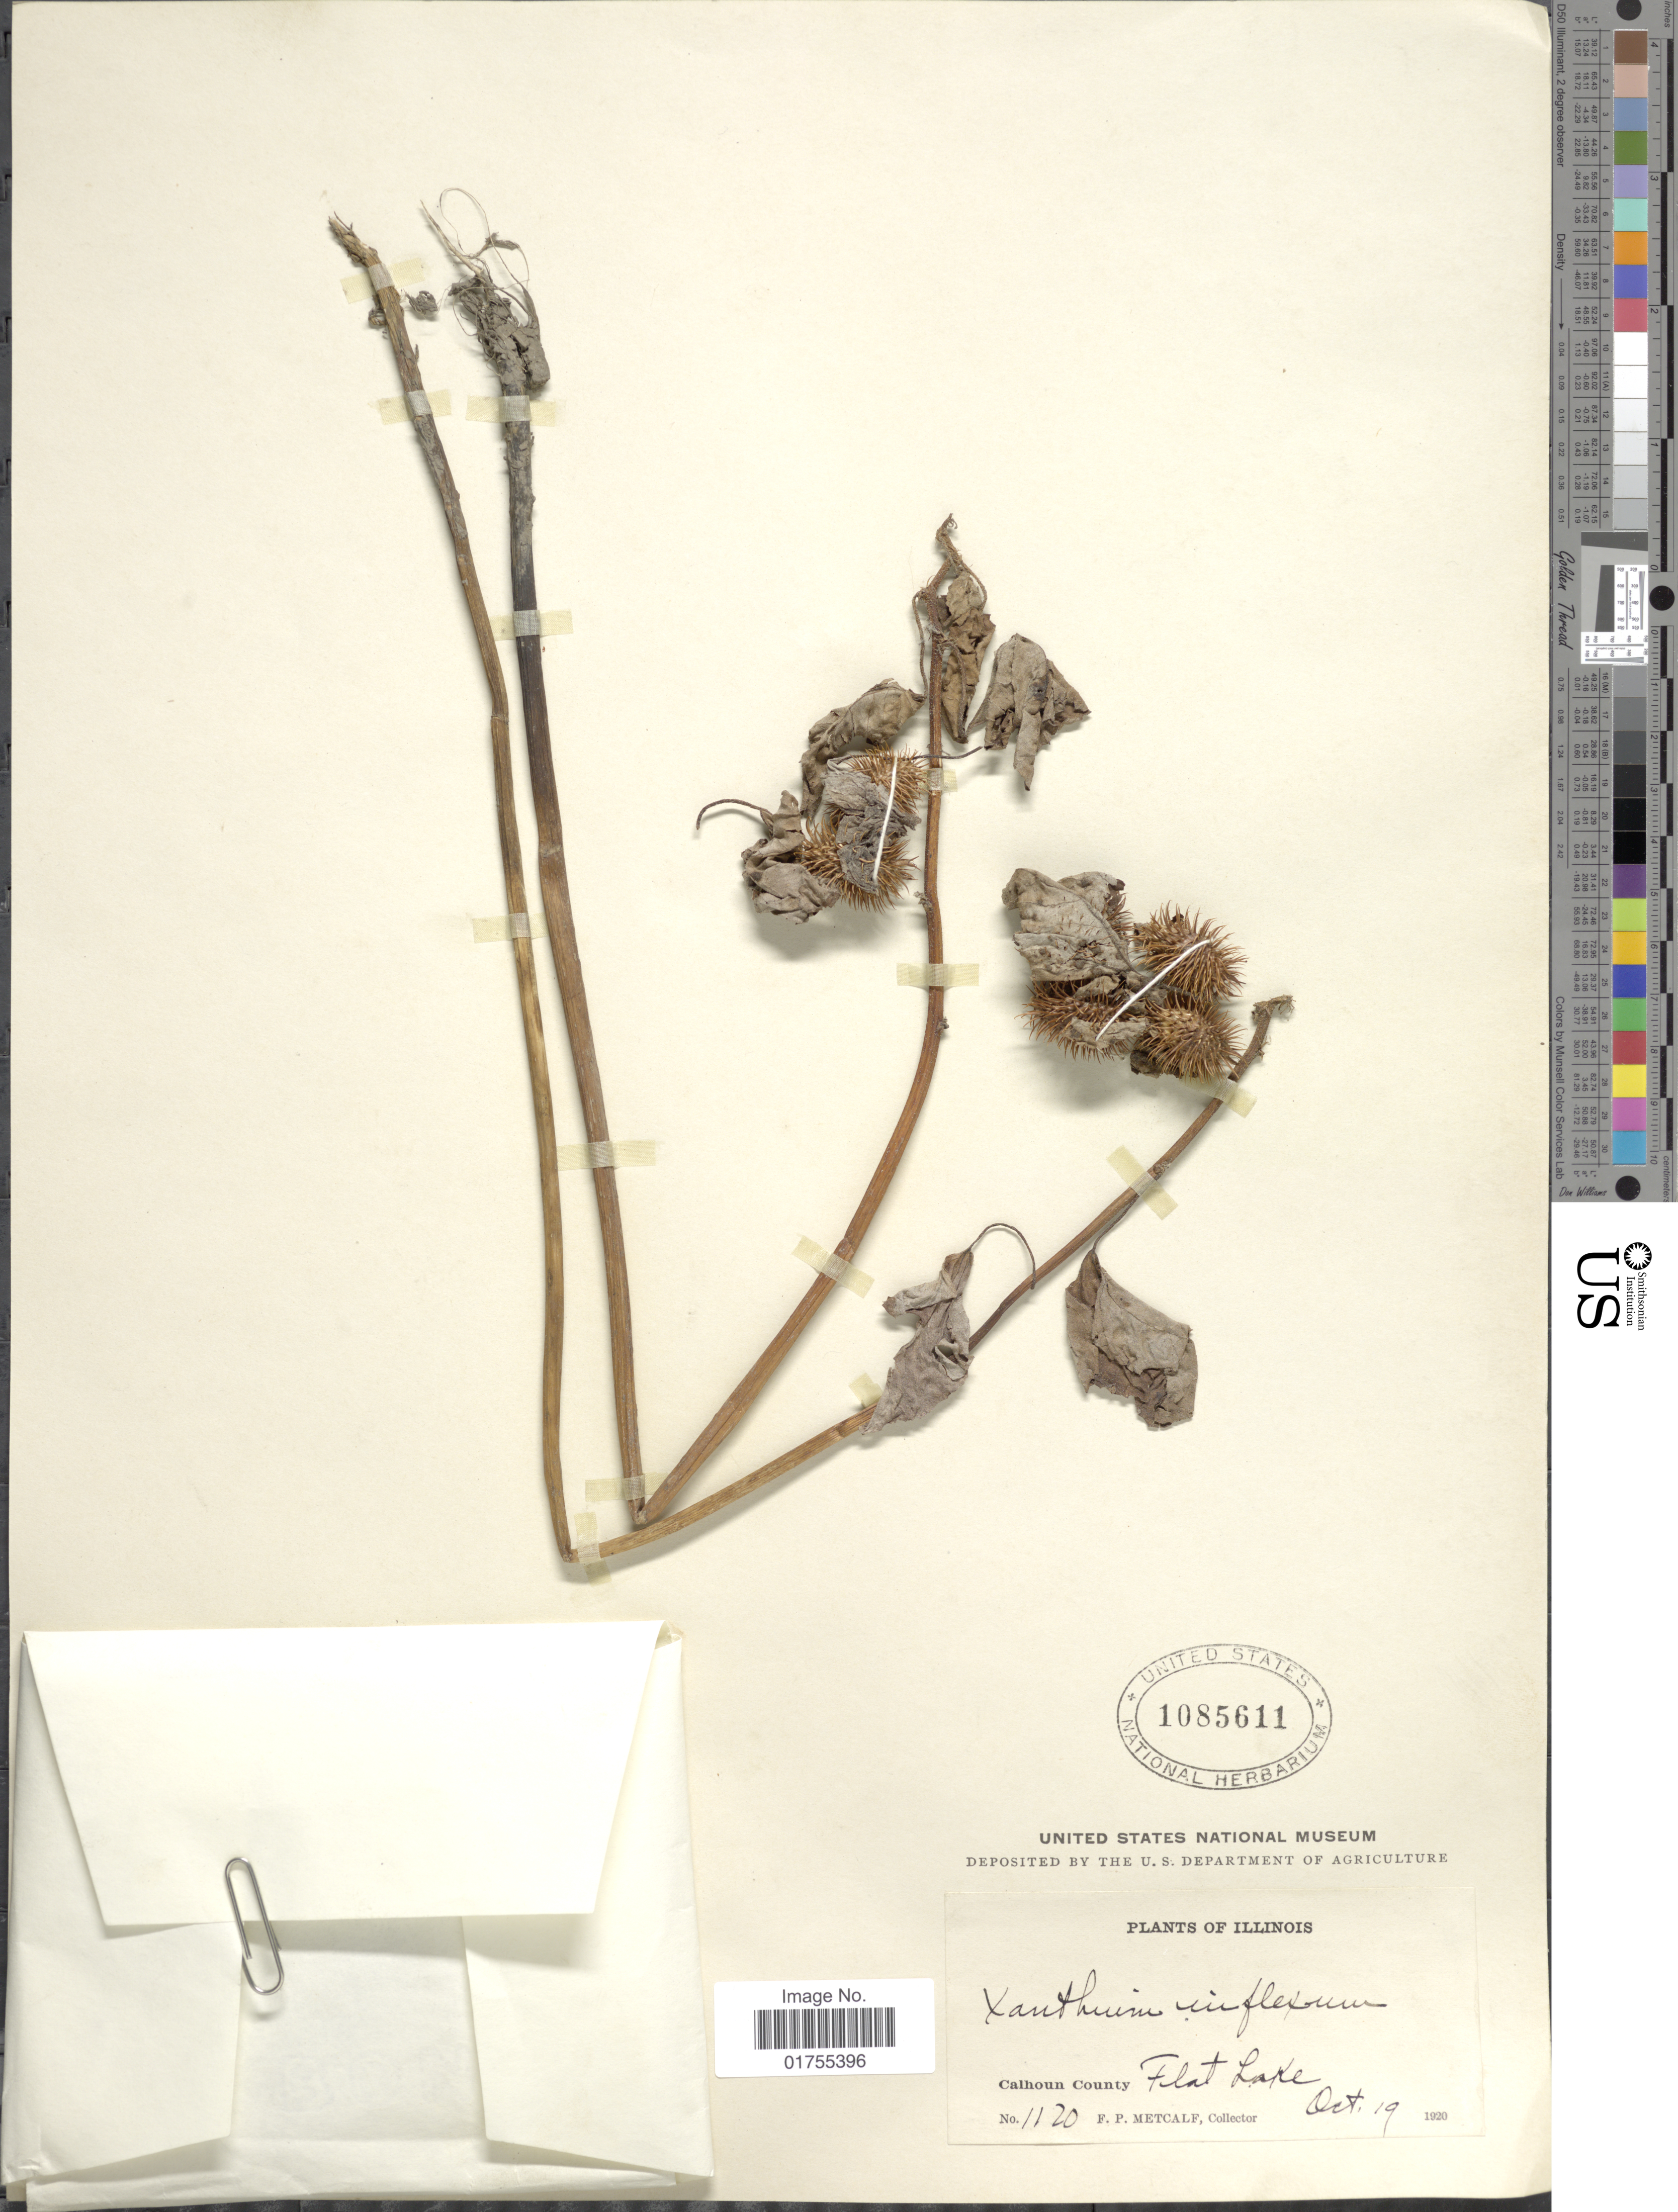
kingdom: Plantae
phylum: Tracheophyta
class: Magnoliopsida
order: Asterales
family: Asteraceae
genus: Xanthium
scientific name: Xanthium strumarium var. glabratum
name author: Mill.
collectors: F. Metcalf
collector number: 1120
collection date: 1920-10-19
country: United States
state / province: Illinois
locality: Calhoun County, Flat Lake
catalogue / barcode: US 1085611